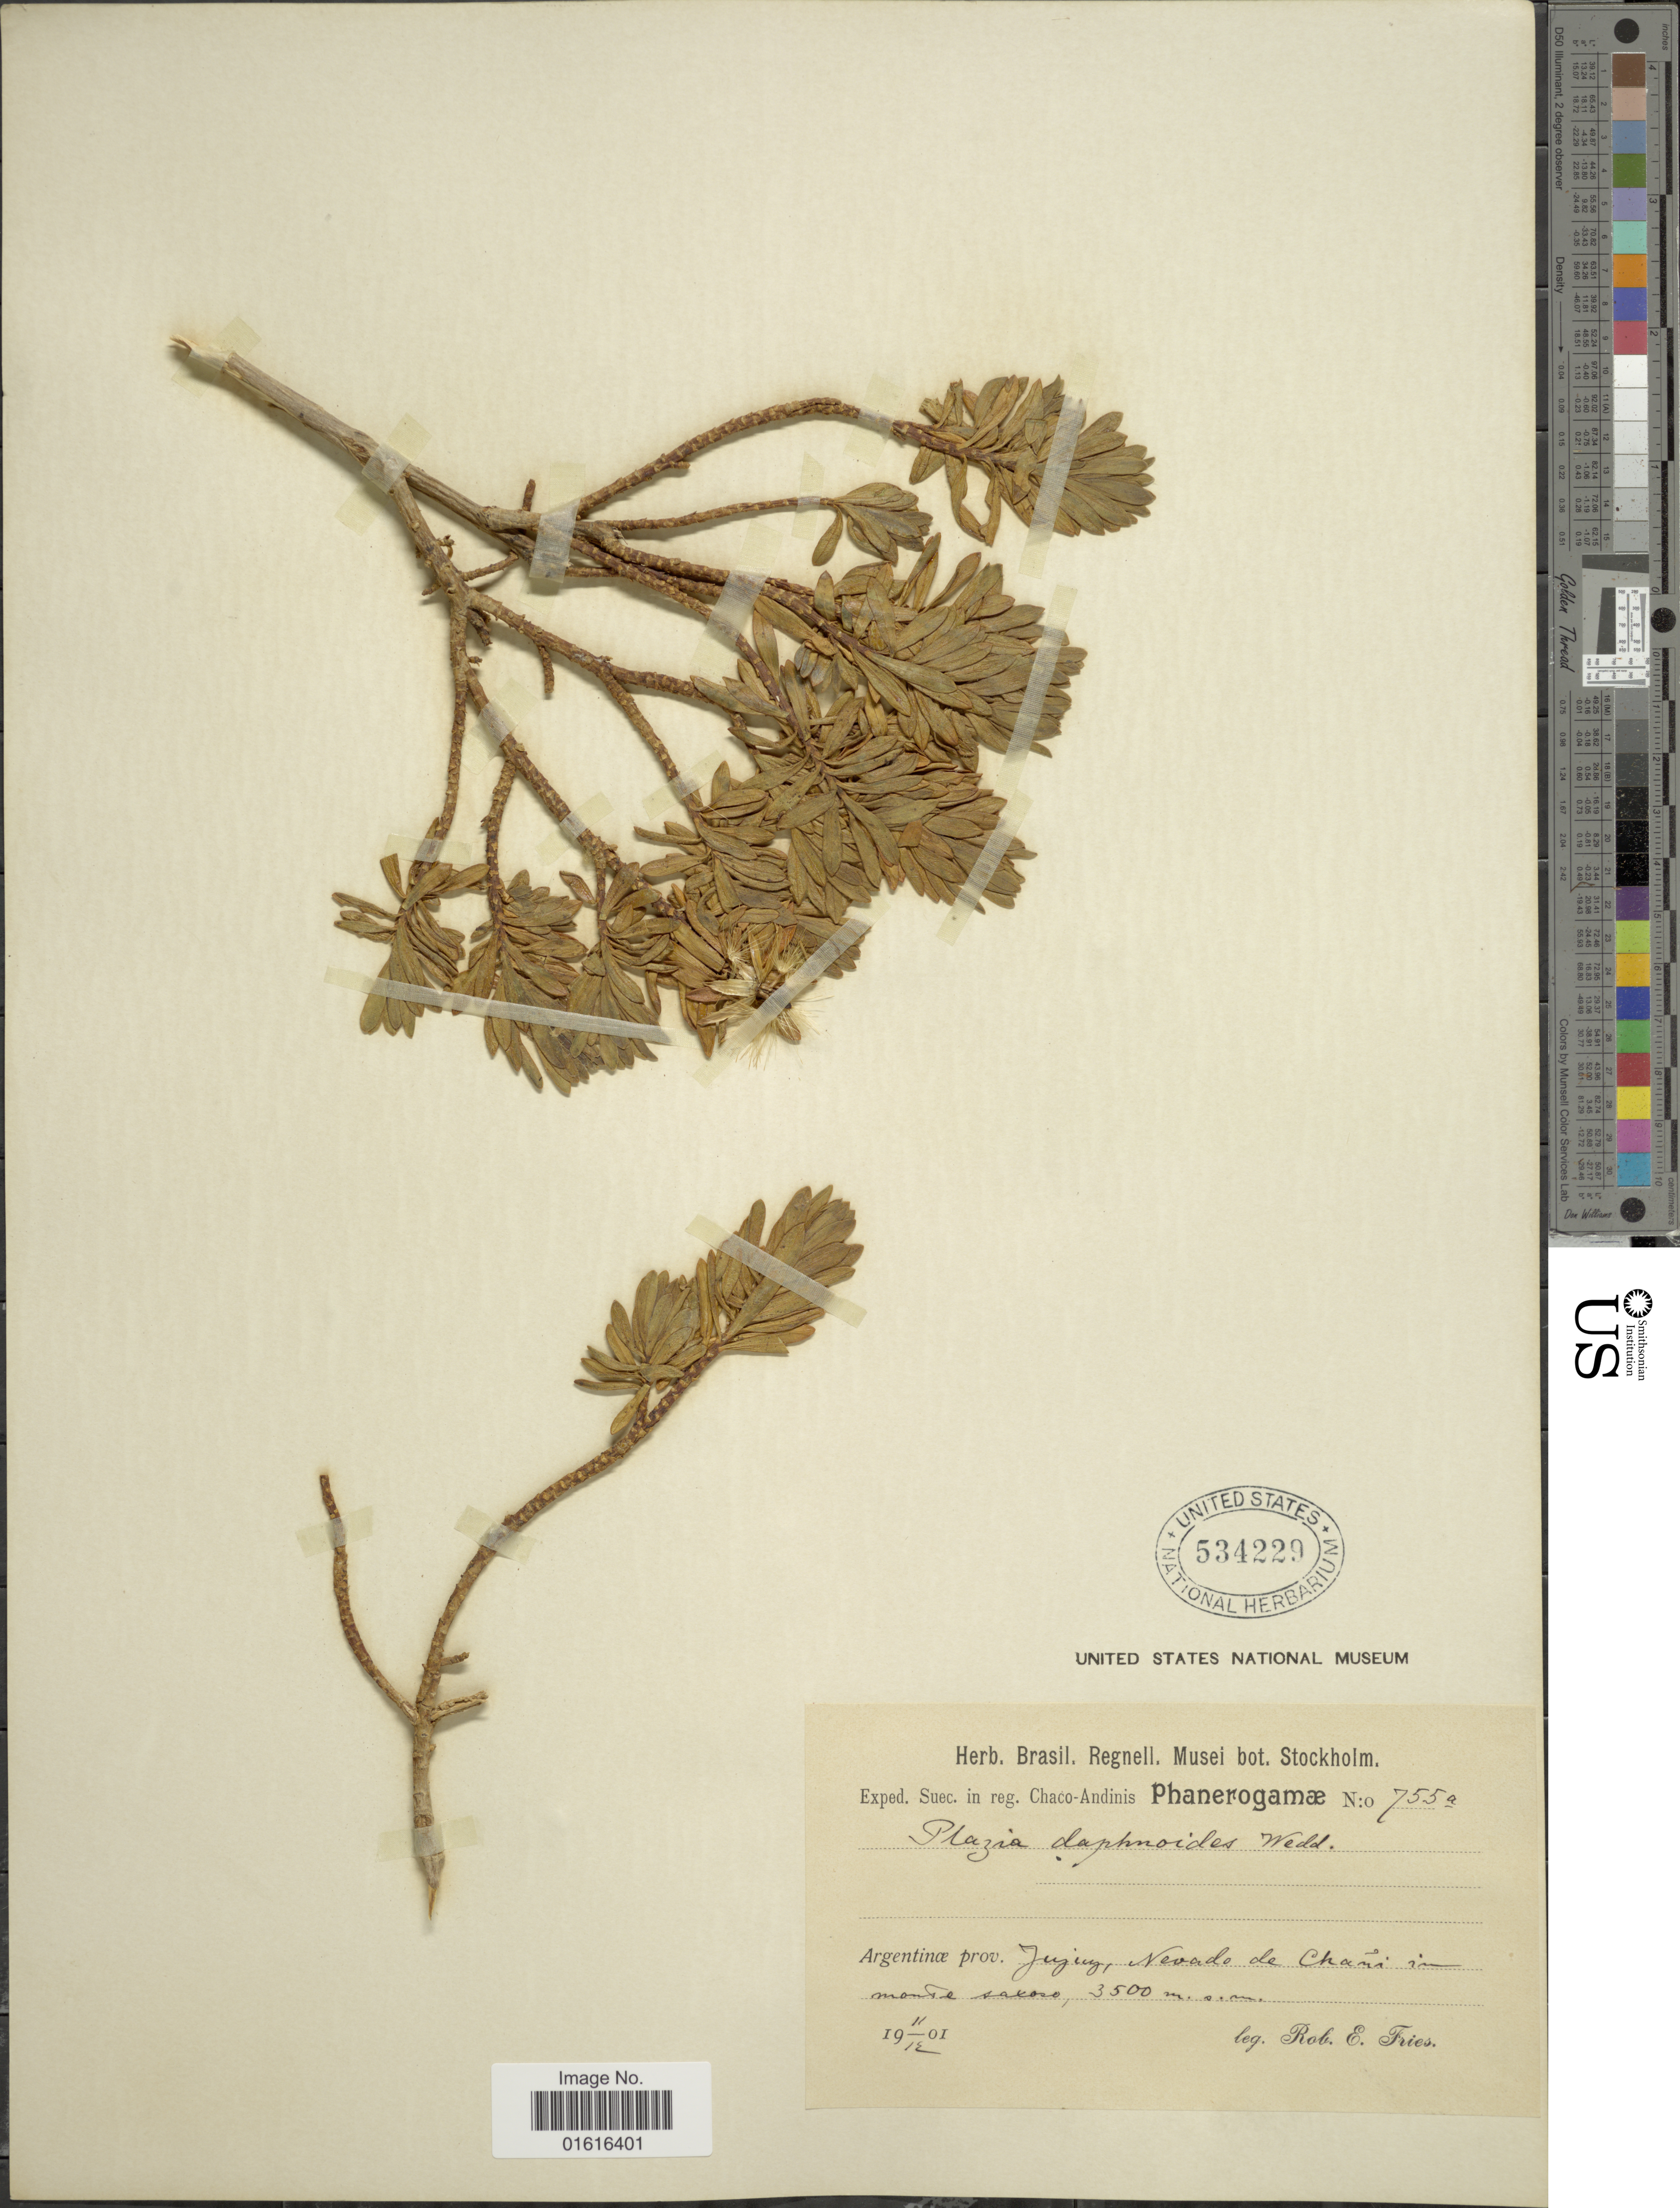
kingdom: Plantae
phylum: Tracheophyta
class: Magnoliopsida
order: Asterales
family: Asteraceae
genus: Plazia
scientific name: Plazia daphnoides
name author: Wedd.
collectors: R. E. Fries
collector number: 755a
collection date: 1901-12-11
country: Argentina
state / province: Jujuy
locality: Nevado de Chañi in monte saxoso.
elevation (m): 3500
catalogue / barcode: US 534229